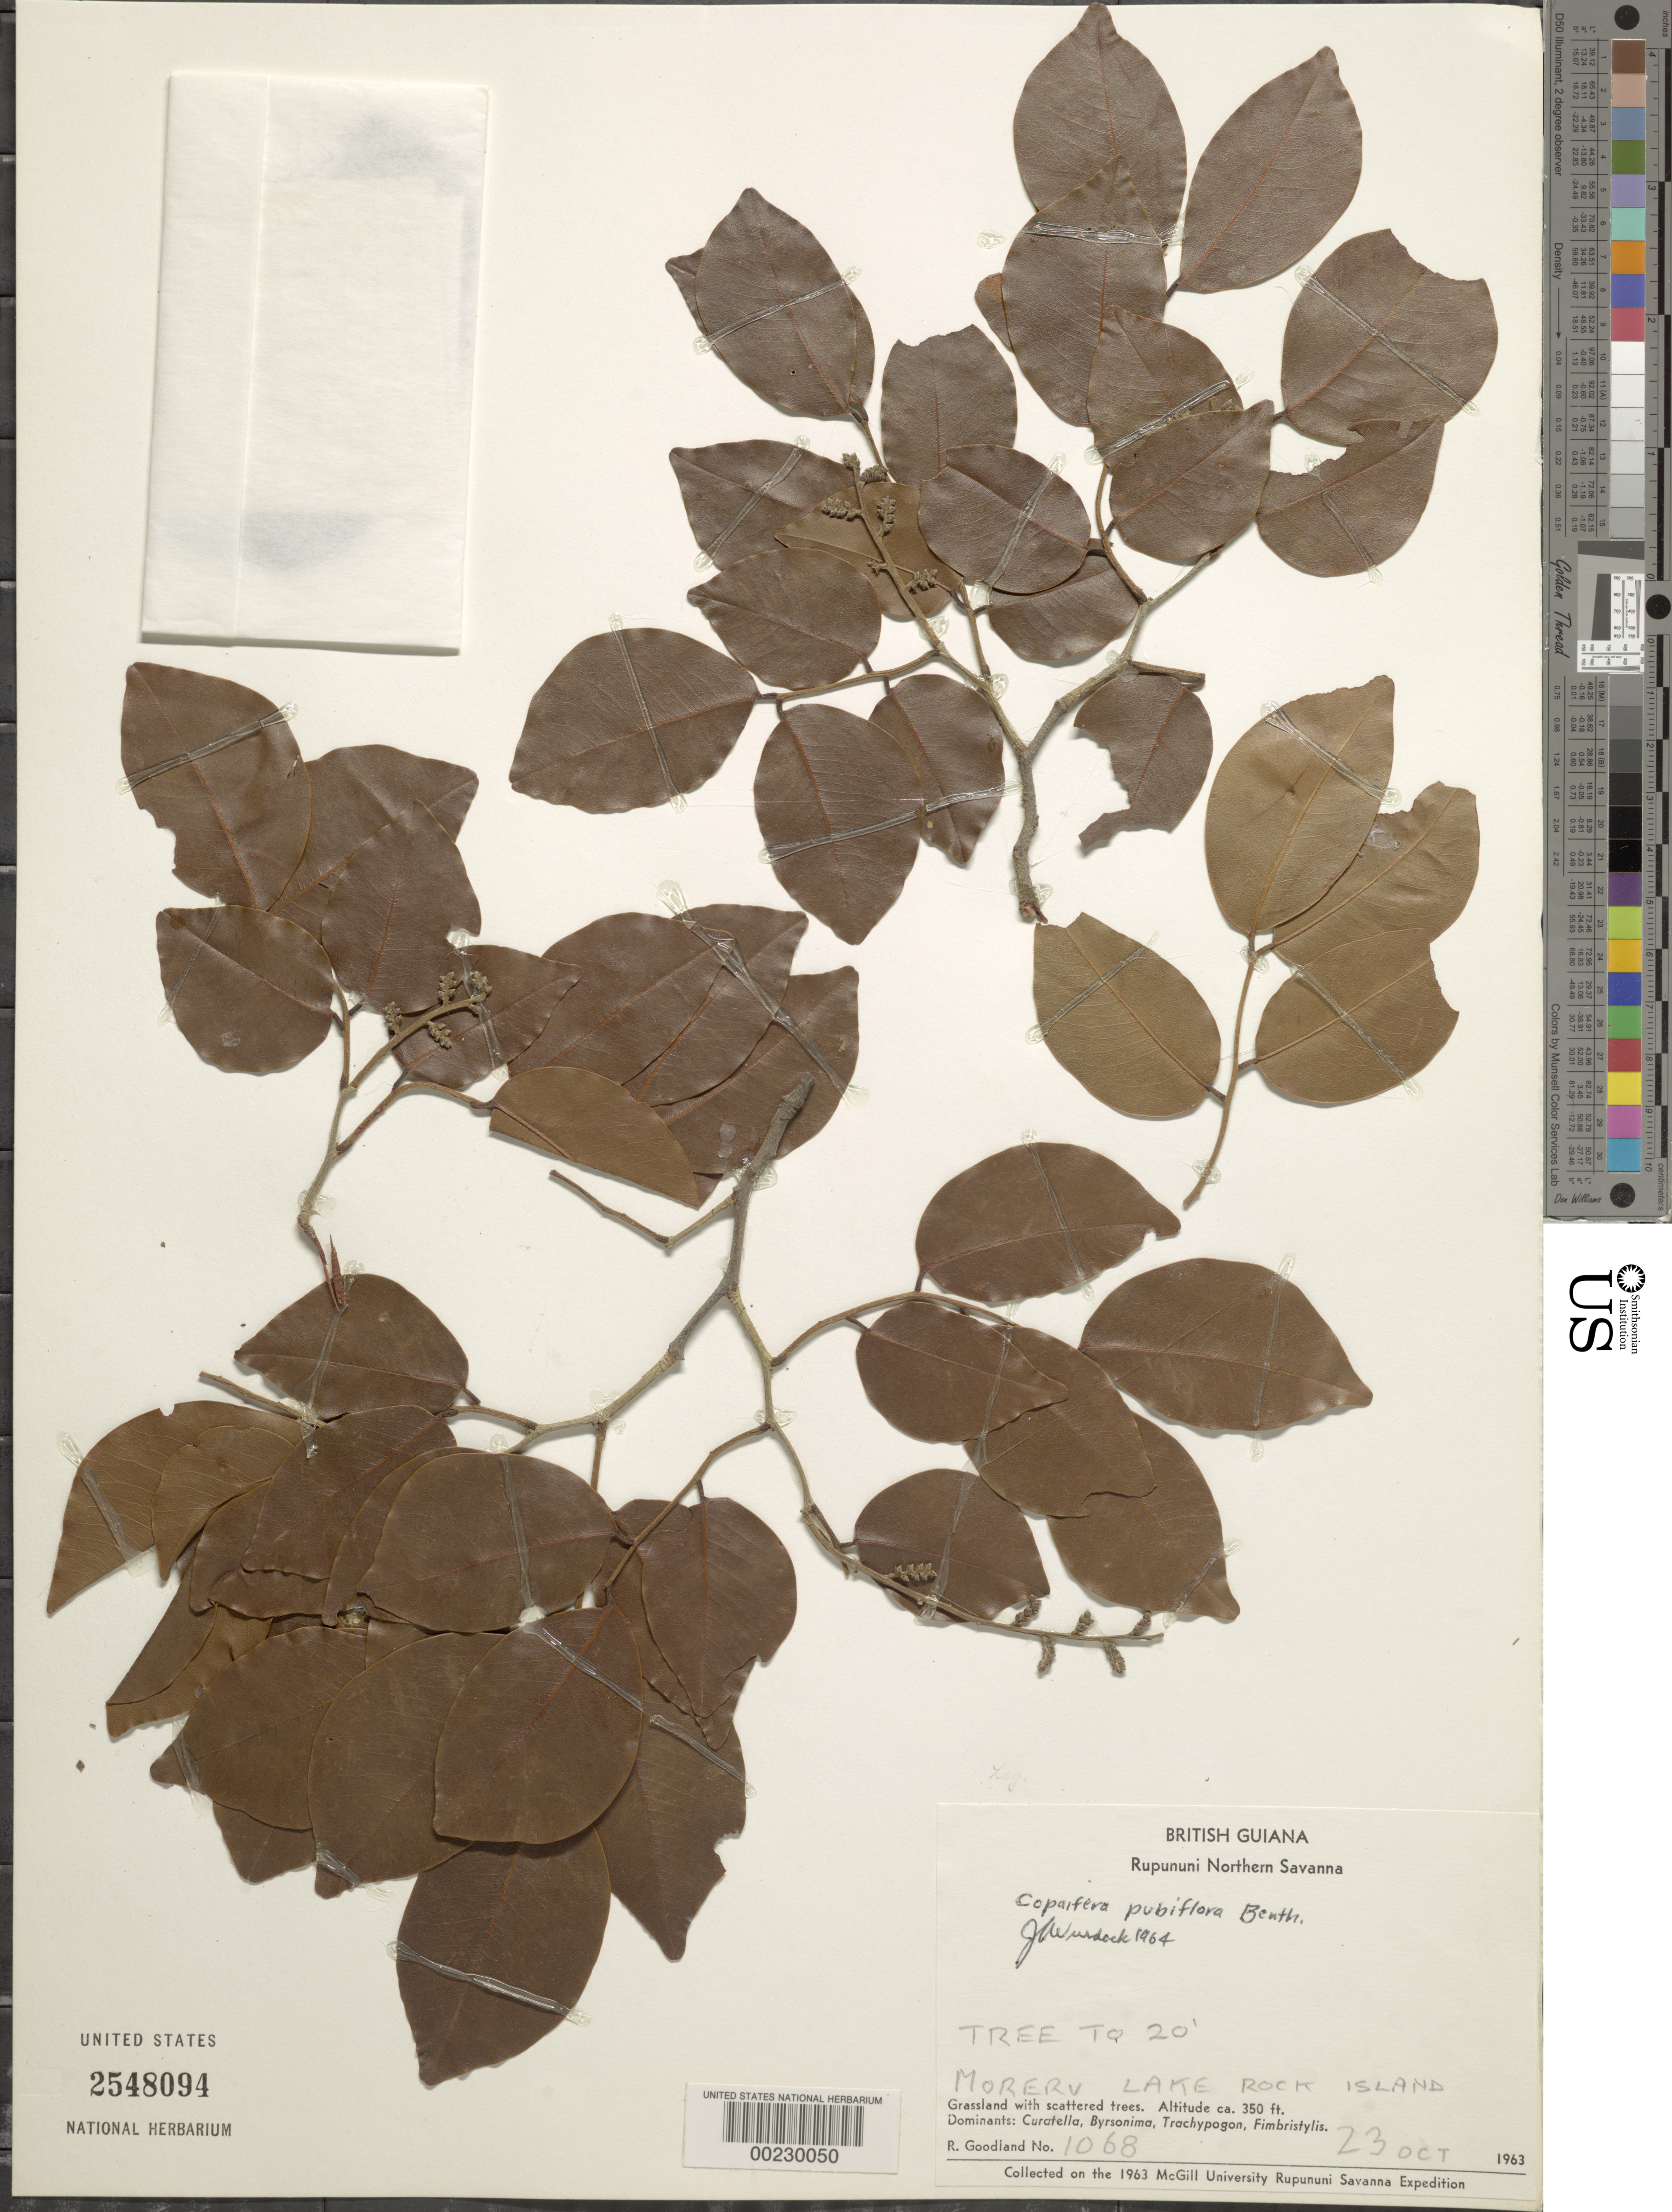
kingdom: Plantae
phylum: Tracheophyta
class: Magnoliopsida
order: Fabales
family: Fabaceae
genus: Copaifera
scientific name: Copaifera pubiflora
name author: Benth.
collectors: R. Goodland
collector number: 1068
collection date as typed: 23 Oct 1963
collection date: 1963-10-23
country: Guyana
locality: Rupununi northern savanna; morerv lake rock island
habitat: Grassland with scattered trees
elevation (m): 100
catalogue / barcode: US 2548094